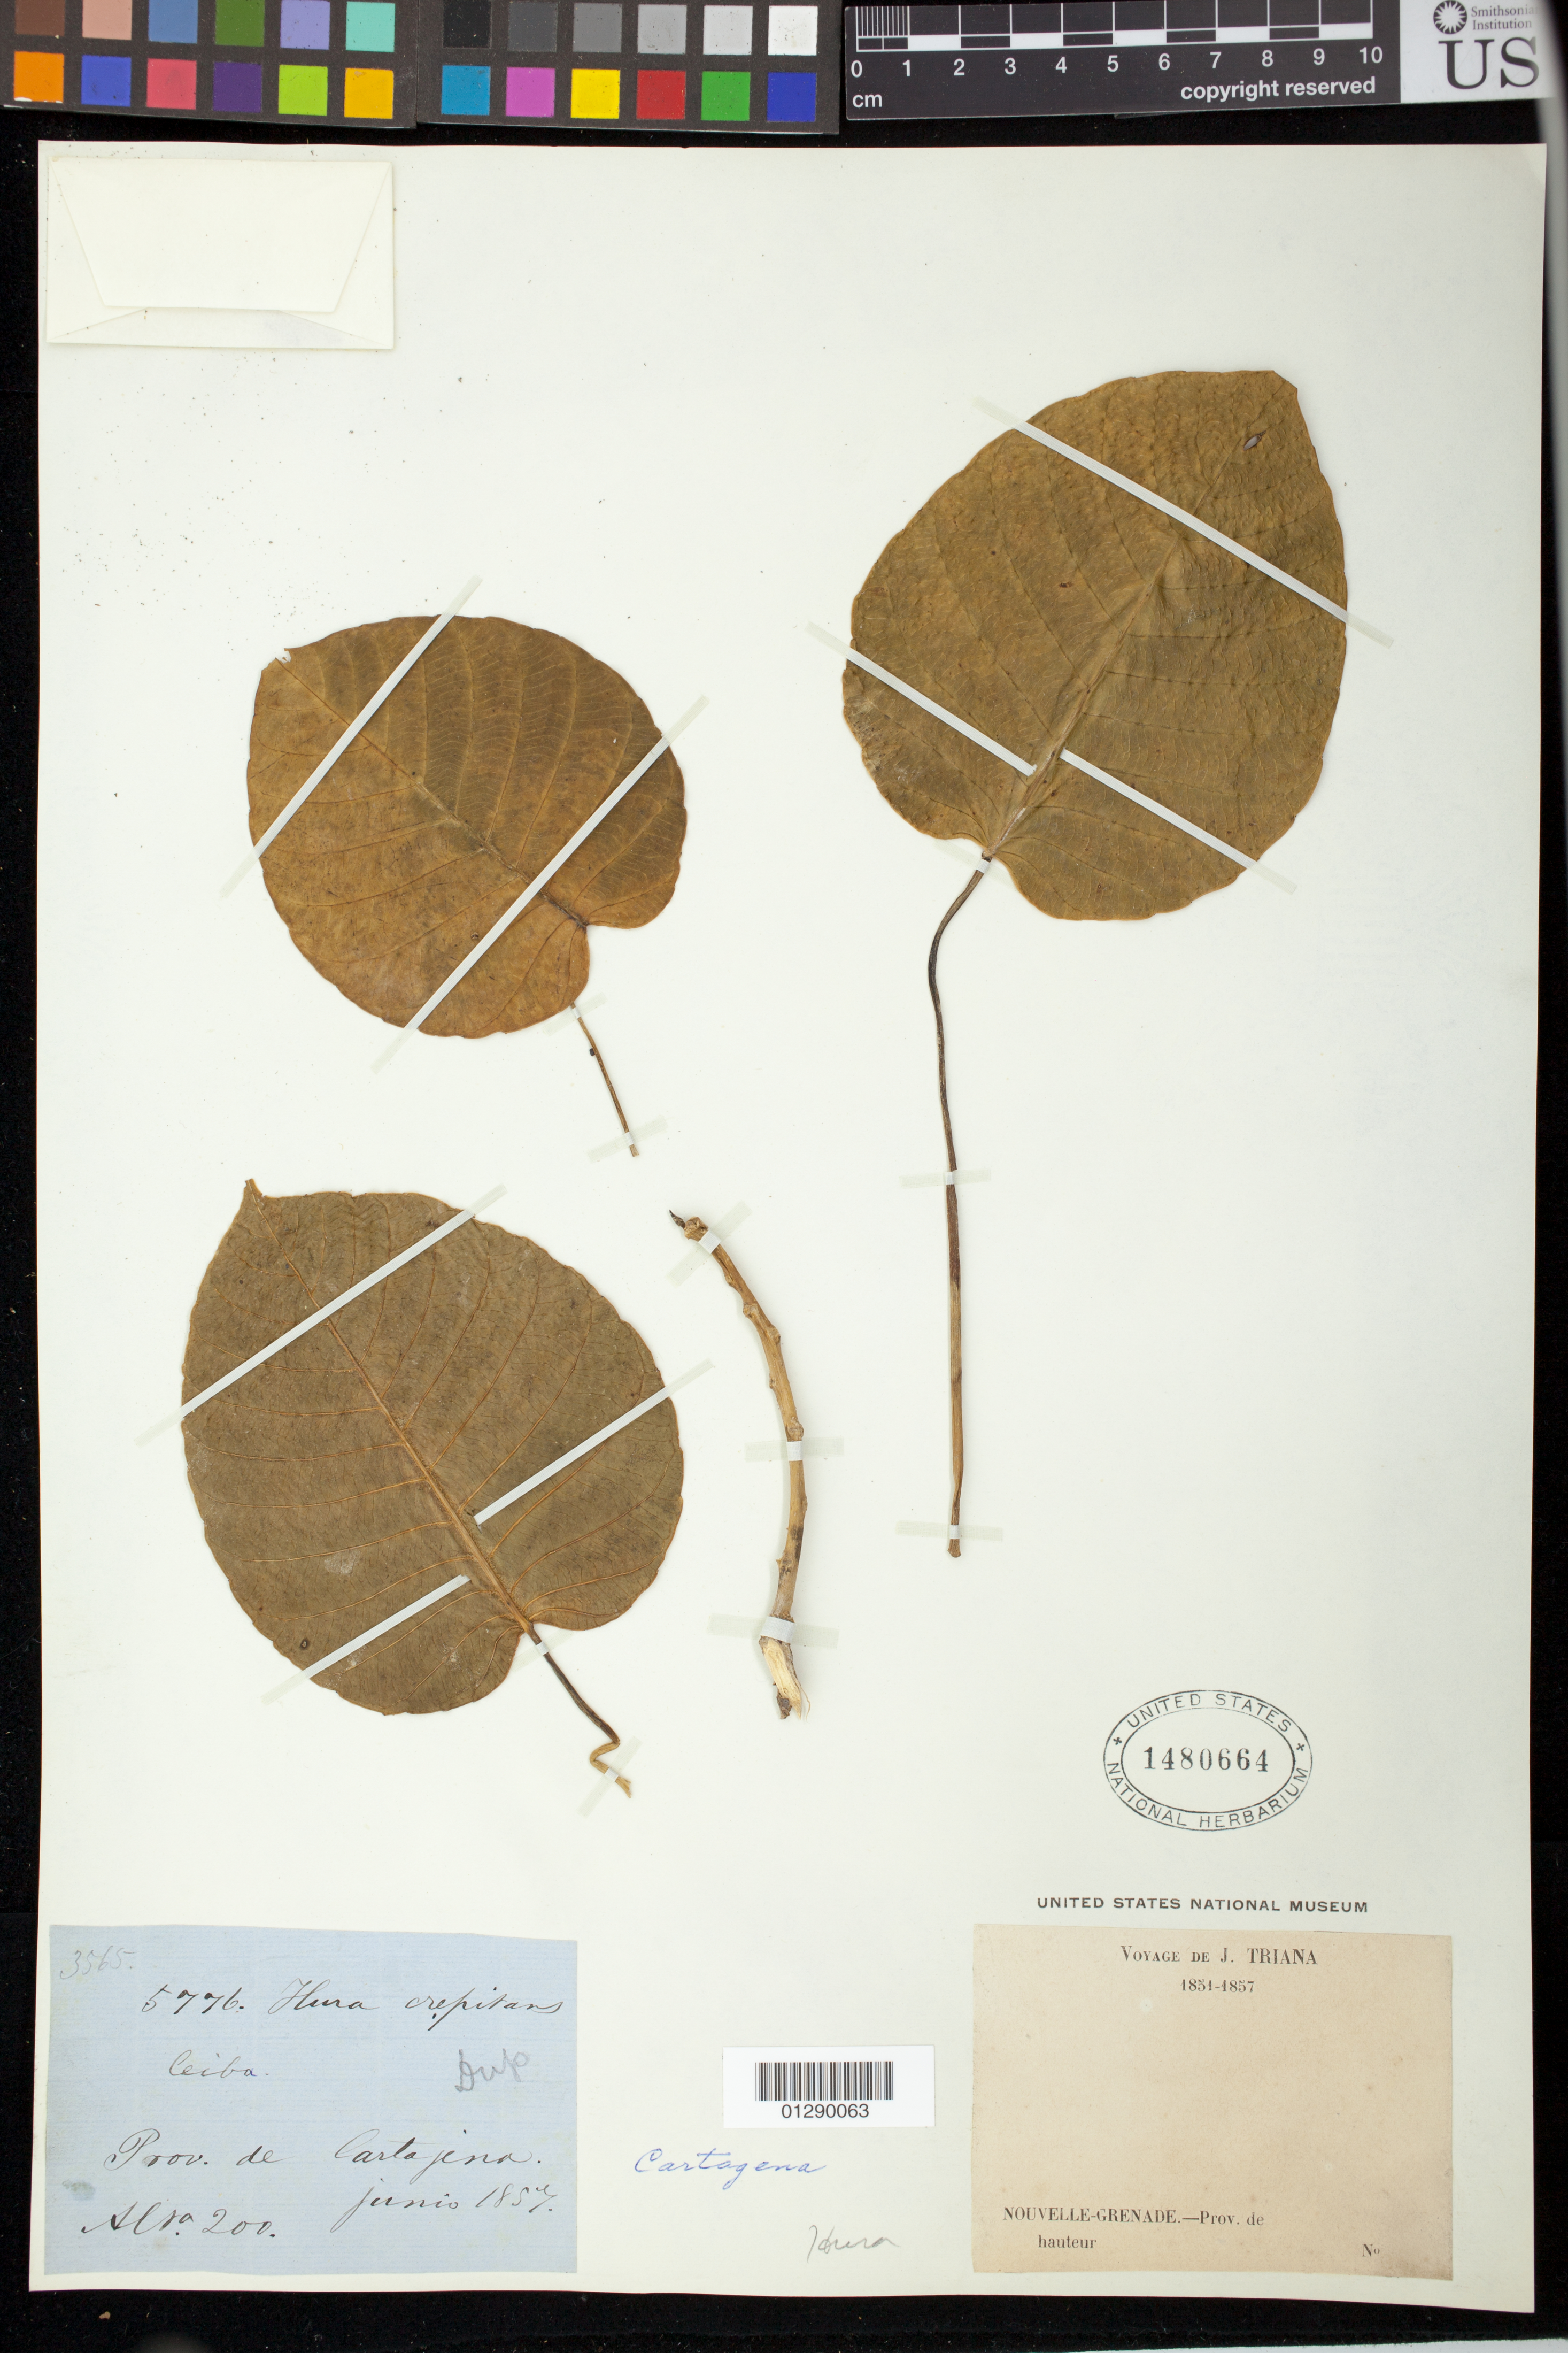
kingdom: Plantae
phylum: Tracheophyta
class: Magnoliopsida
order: Malpighiales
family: Euphorbiaceae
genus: Hura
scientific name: Hura crepitans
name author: L.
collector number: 5776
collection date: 1857-06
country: Colombia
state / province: Bolivar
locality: Ceiba. Prov. de Cartagena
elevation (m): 200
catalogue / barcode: US 1480664